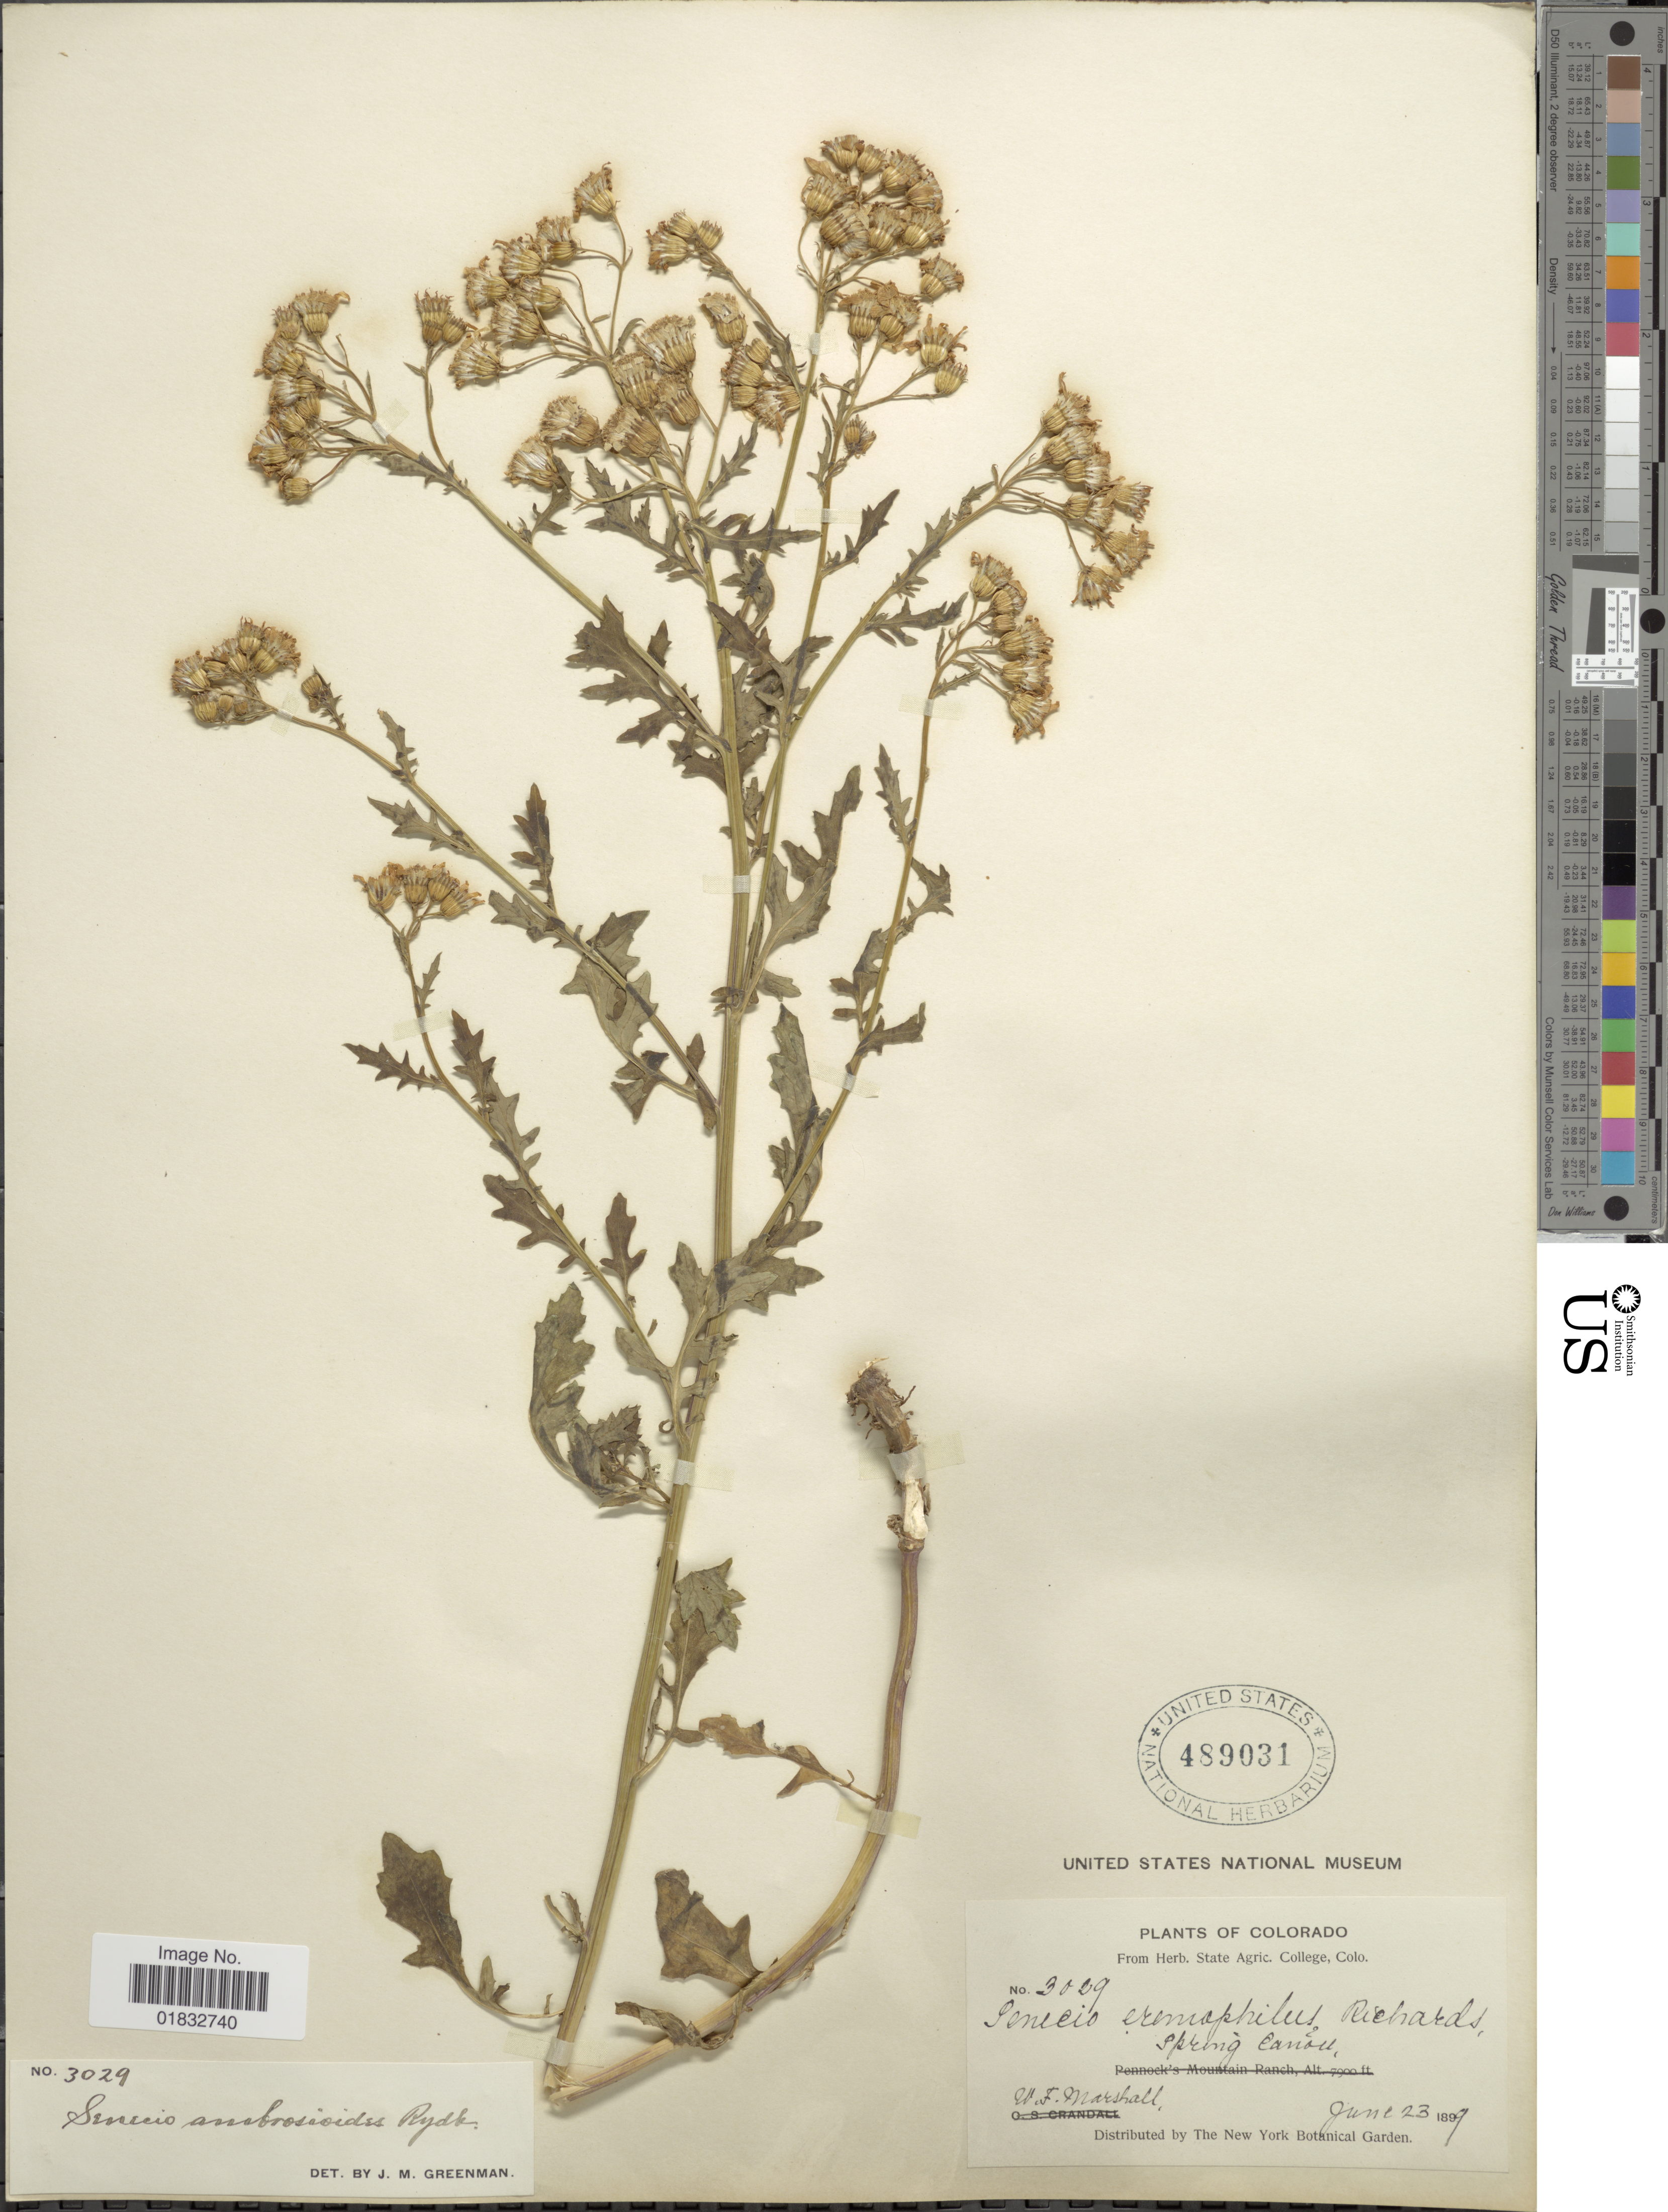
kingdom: Plantae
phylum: Tracheophyta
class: Magnoliopsida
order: Asterales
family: Asteraceae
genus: Senecio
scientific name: Senecio eremophilus var. kingii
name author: (Rydb.) Greenm.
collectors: W. F. Marshall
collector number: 3029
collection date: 1899-06-23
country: United States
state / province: Colorado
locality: Spring Cañon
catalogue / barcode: US 489031